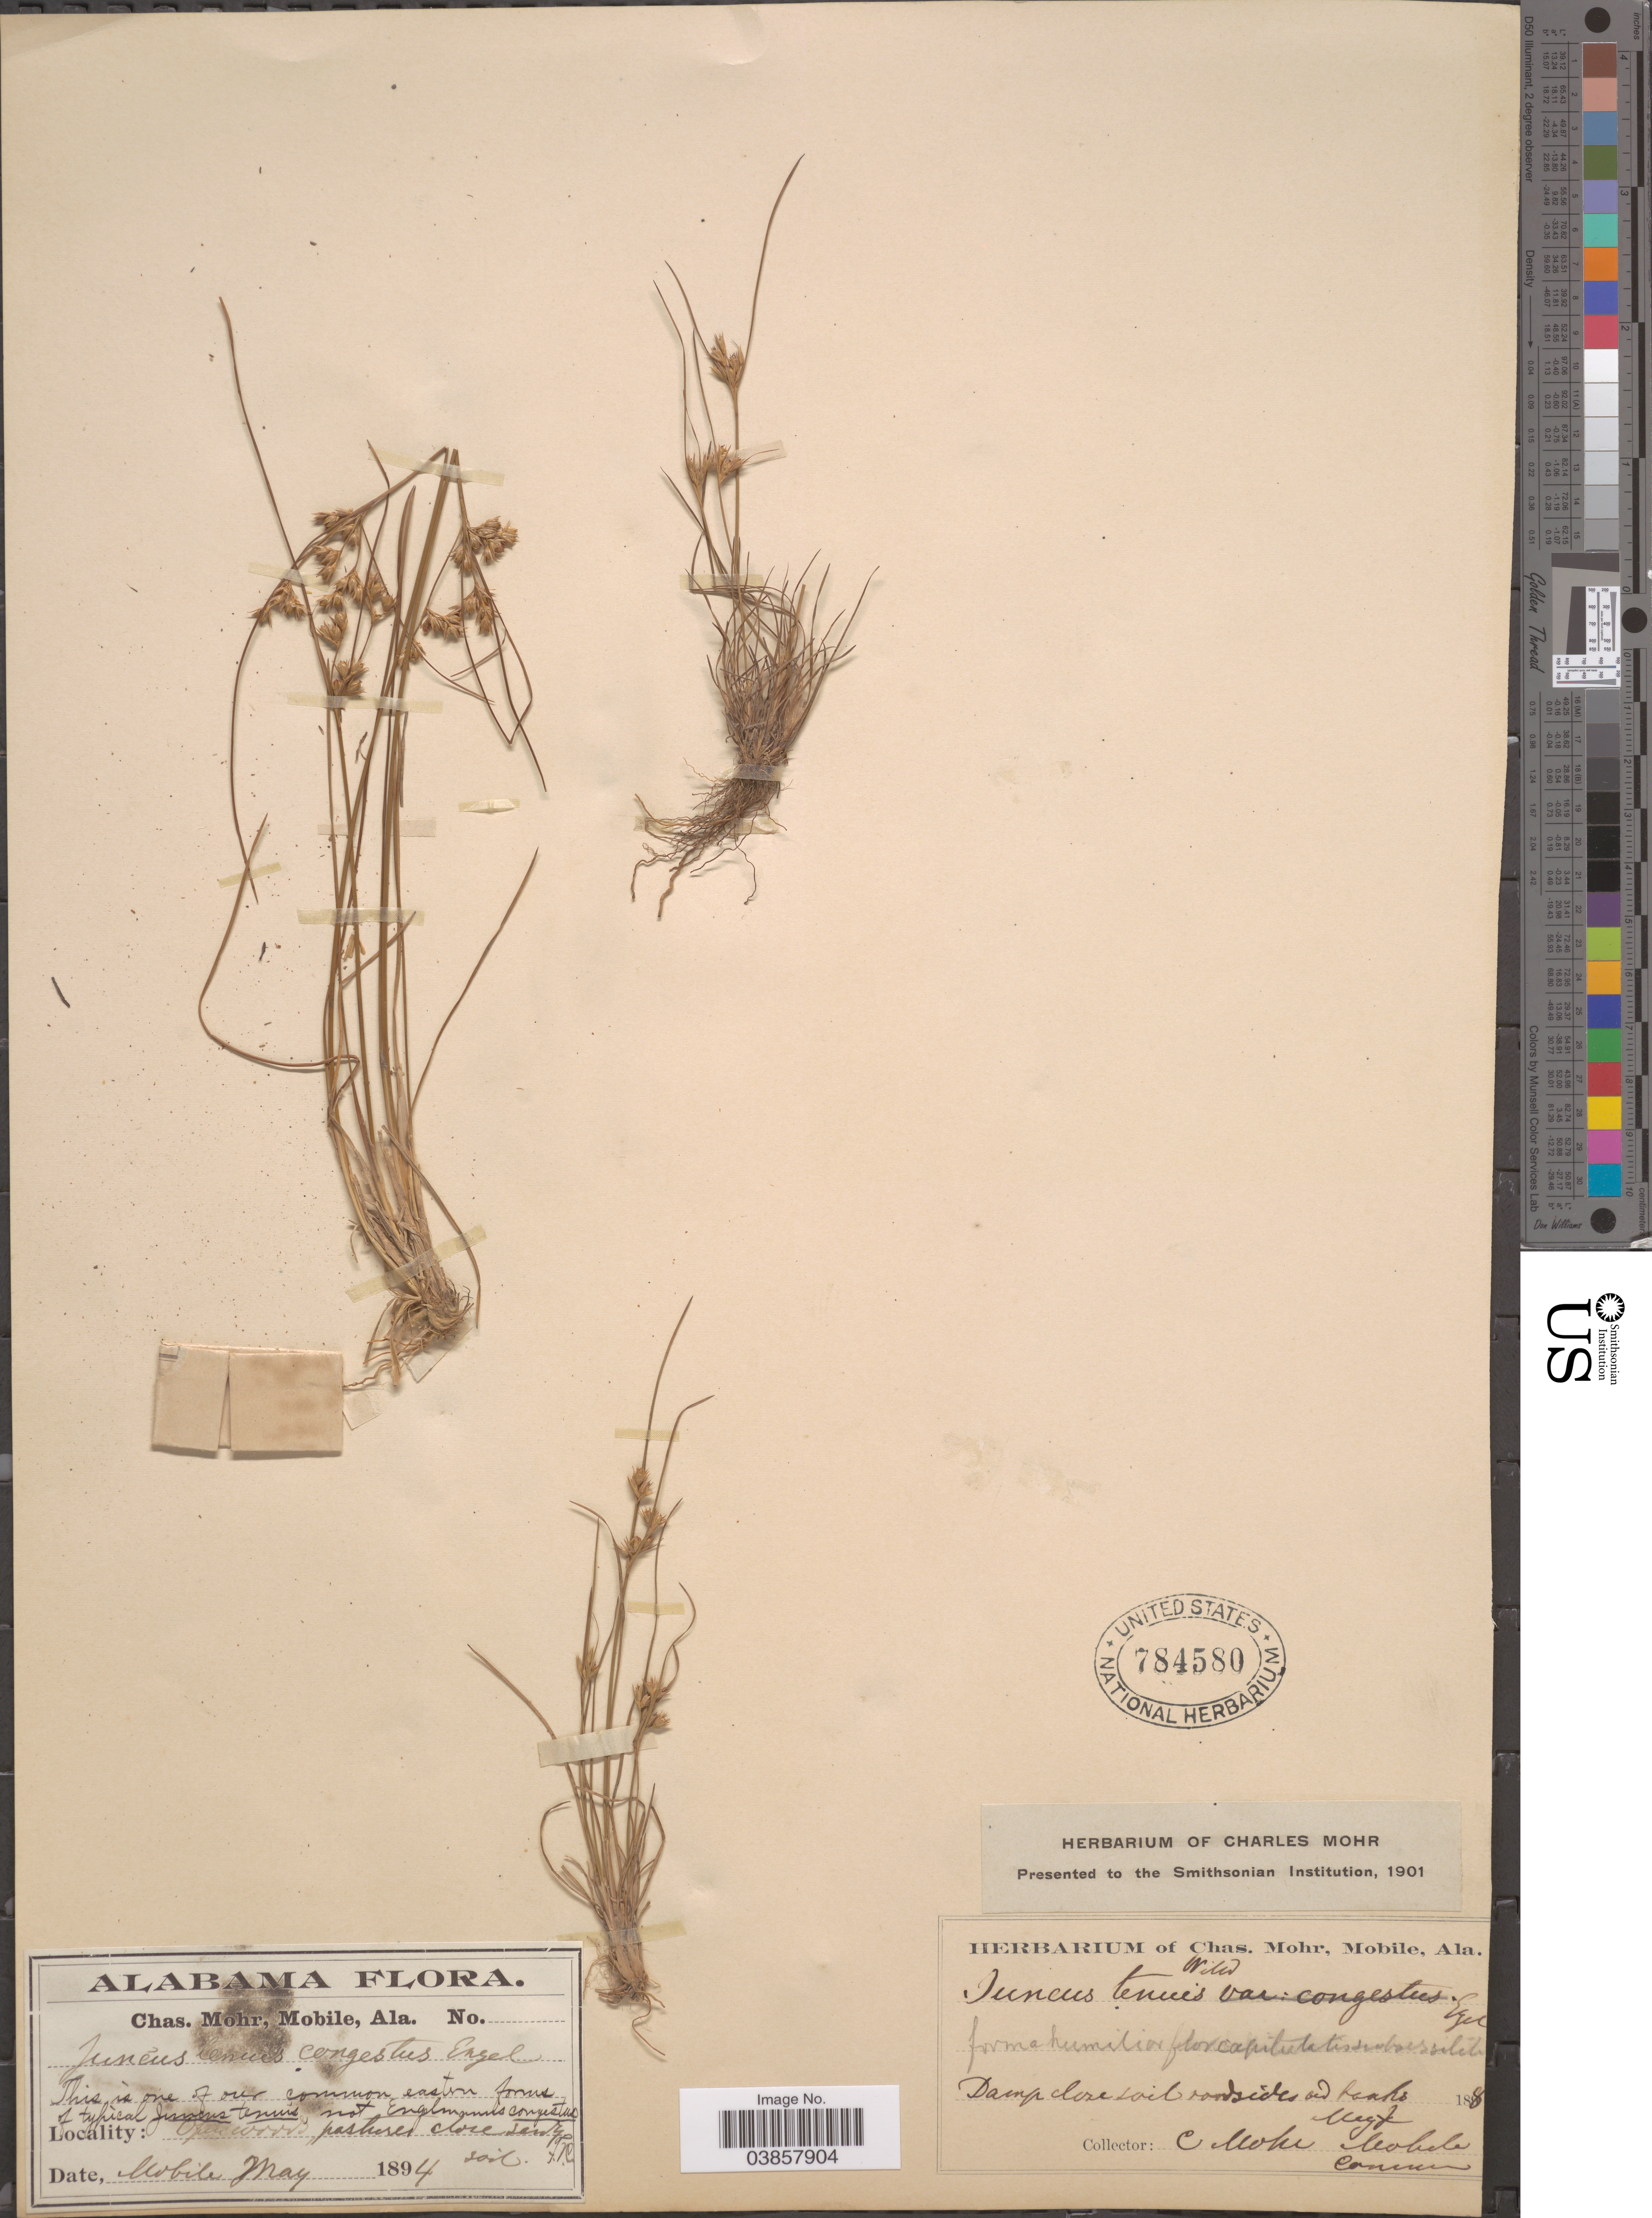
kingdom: Plantae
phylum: Tracheophyta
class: Liliopsida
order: Poales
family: Juncaceae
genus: Juncus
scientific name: Juncus tenuis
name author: Willd.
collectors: Mohr, C. T. (herbarium)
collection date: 1894-05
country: United States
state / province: Alabama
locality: Mobile.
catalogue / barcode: US 784580